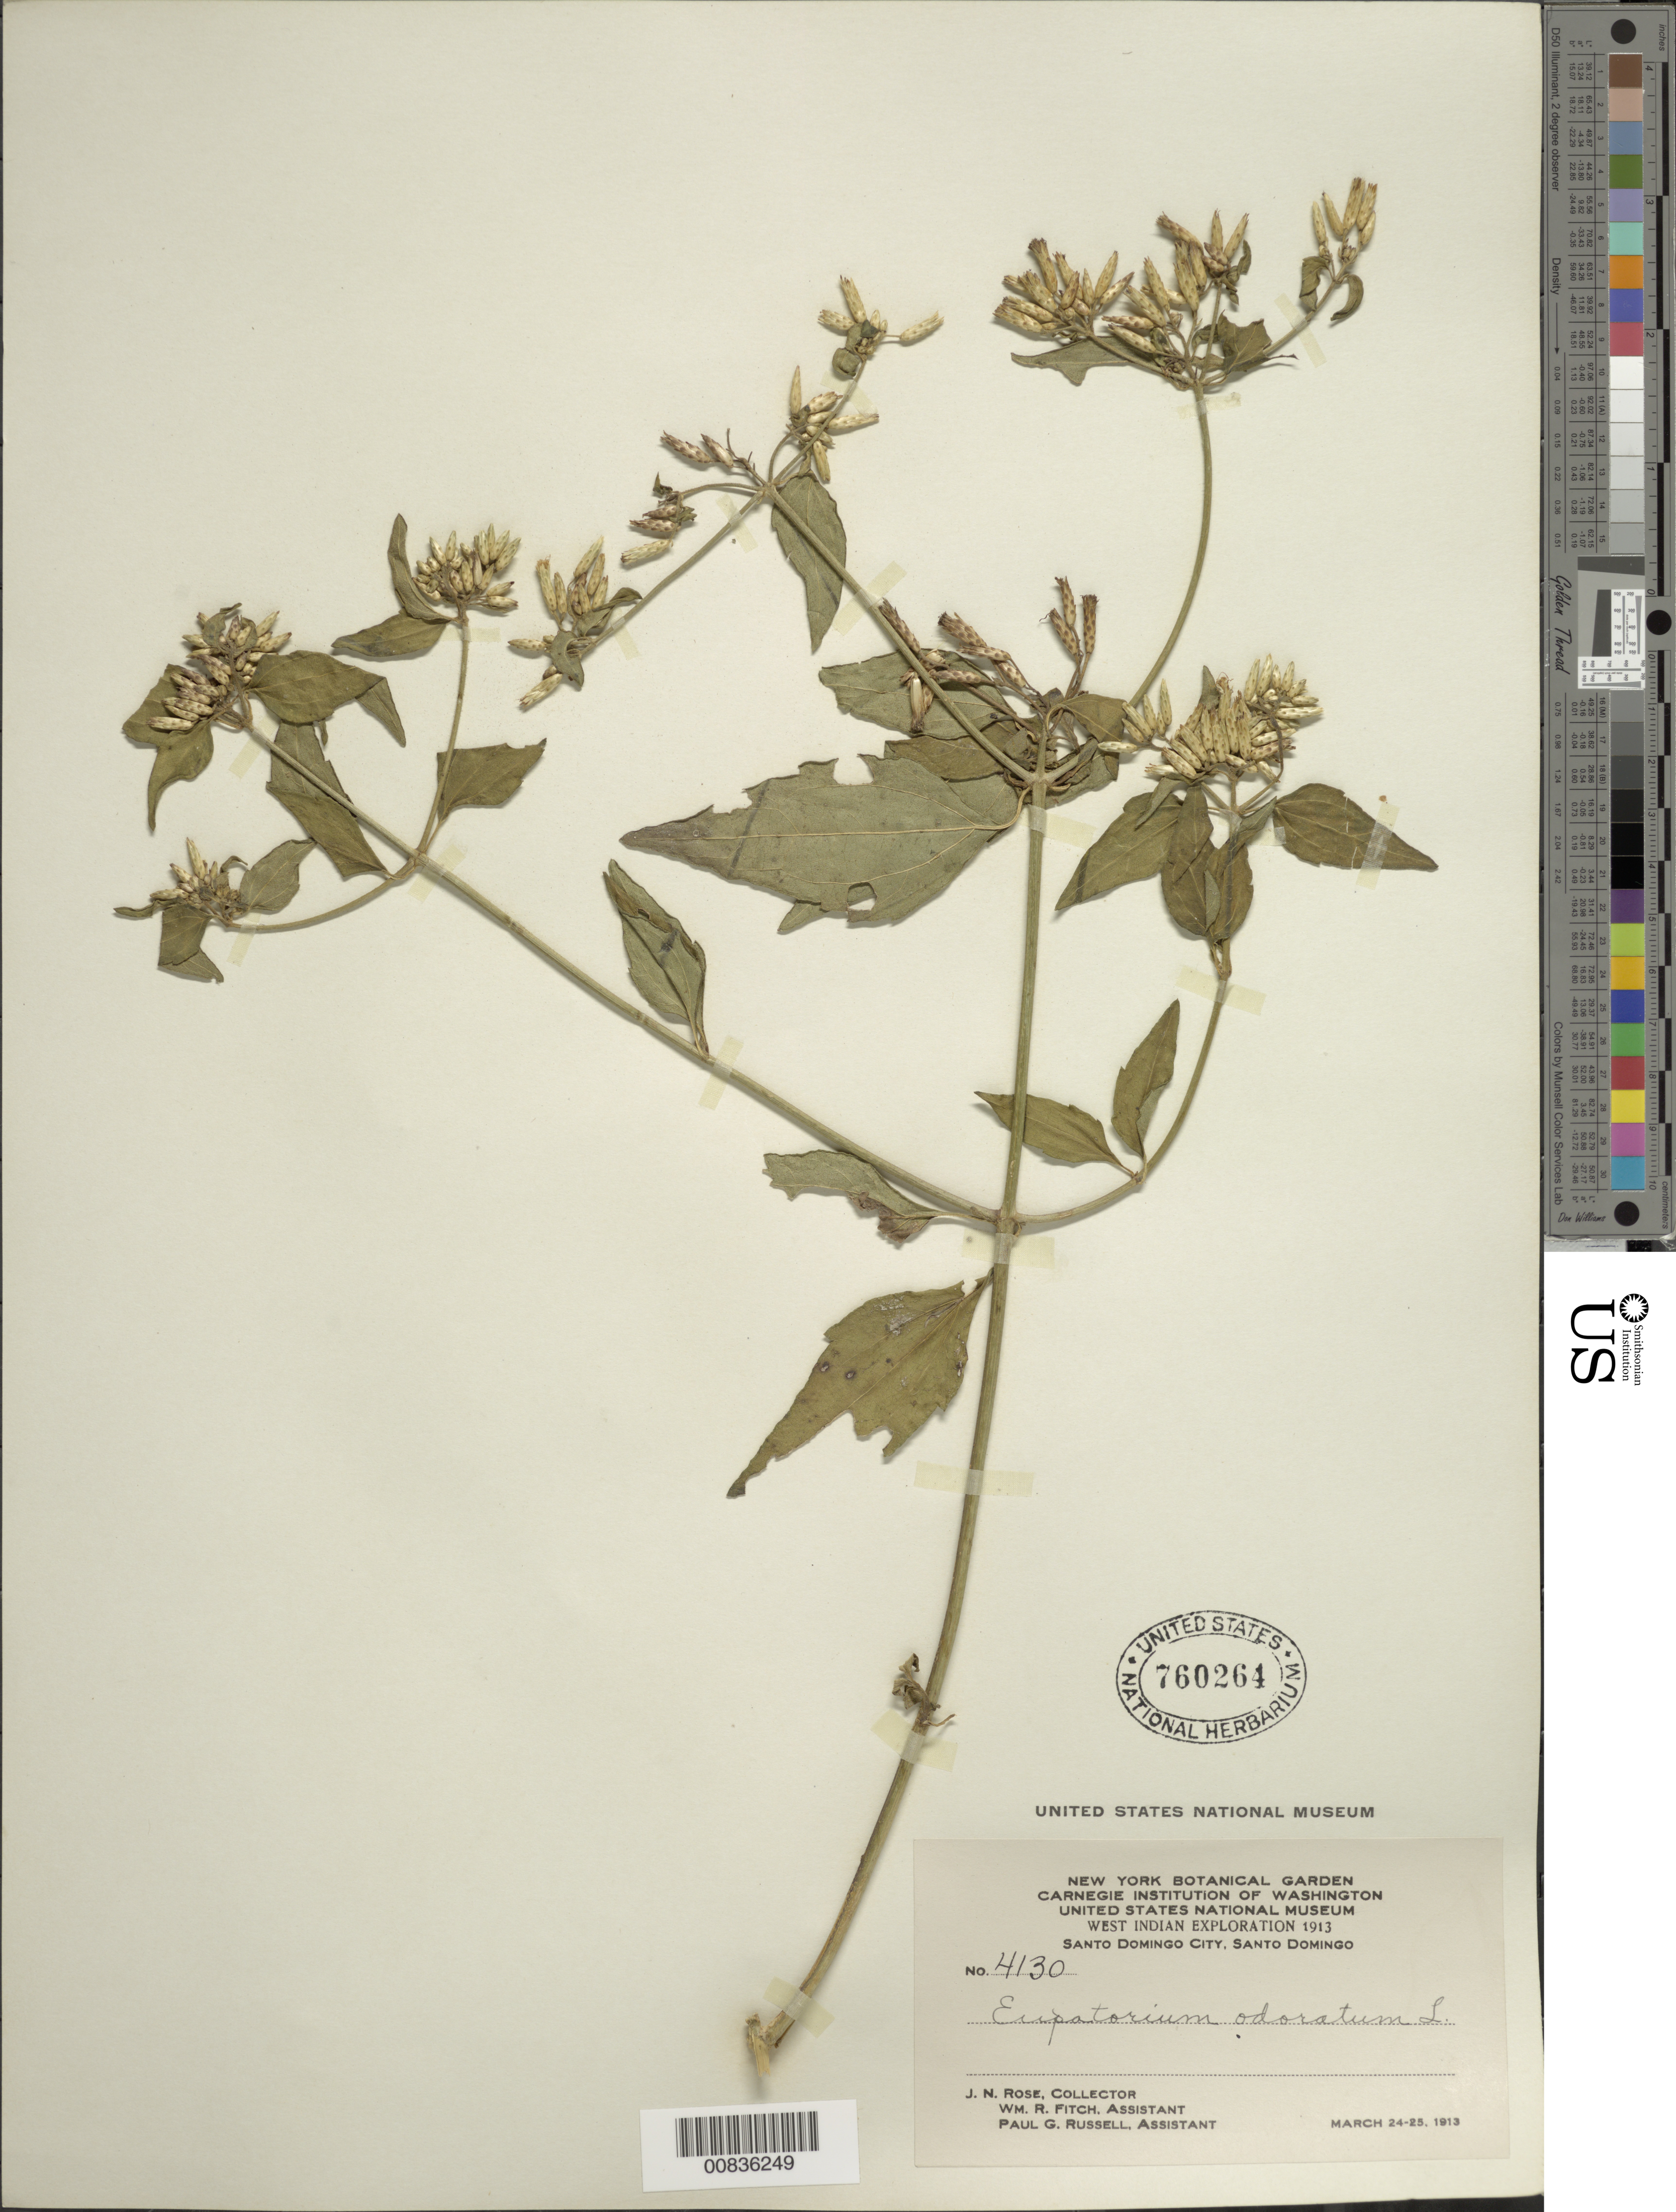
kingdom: Plantae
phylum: Tracheophyta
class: Magnoliopsida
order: Asterales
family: Asteraceae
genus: Chromolaena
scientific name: Chromolaena odorata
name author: (L.) R.M. King & H. Rob.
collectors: J. N. Rose, W. R. Fitch & P. G. Russell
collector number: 4130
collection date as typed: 24 Mar 1913 to 25 Mar 1913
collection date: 1913-03-24/1913-03-25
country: Dominican Republic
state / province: Distrito Nacional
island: Hispaniola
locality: Santo Domingo City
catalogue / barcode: US 760264